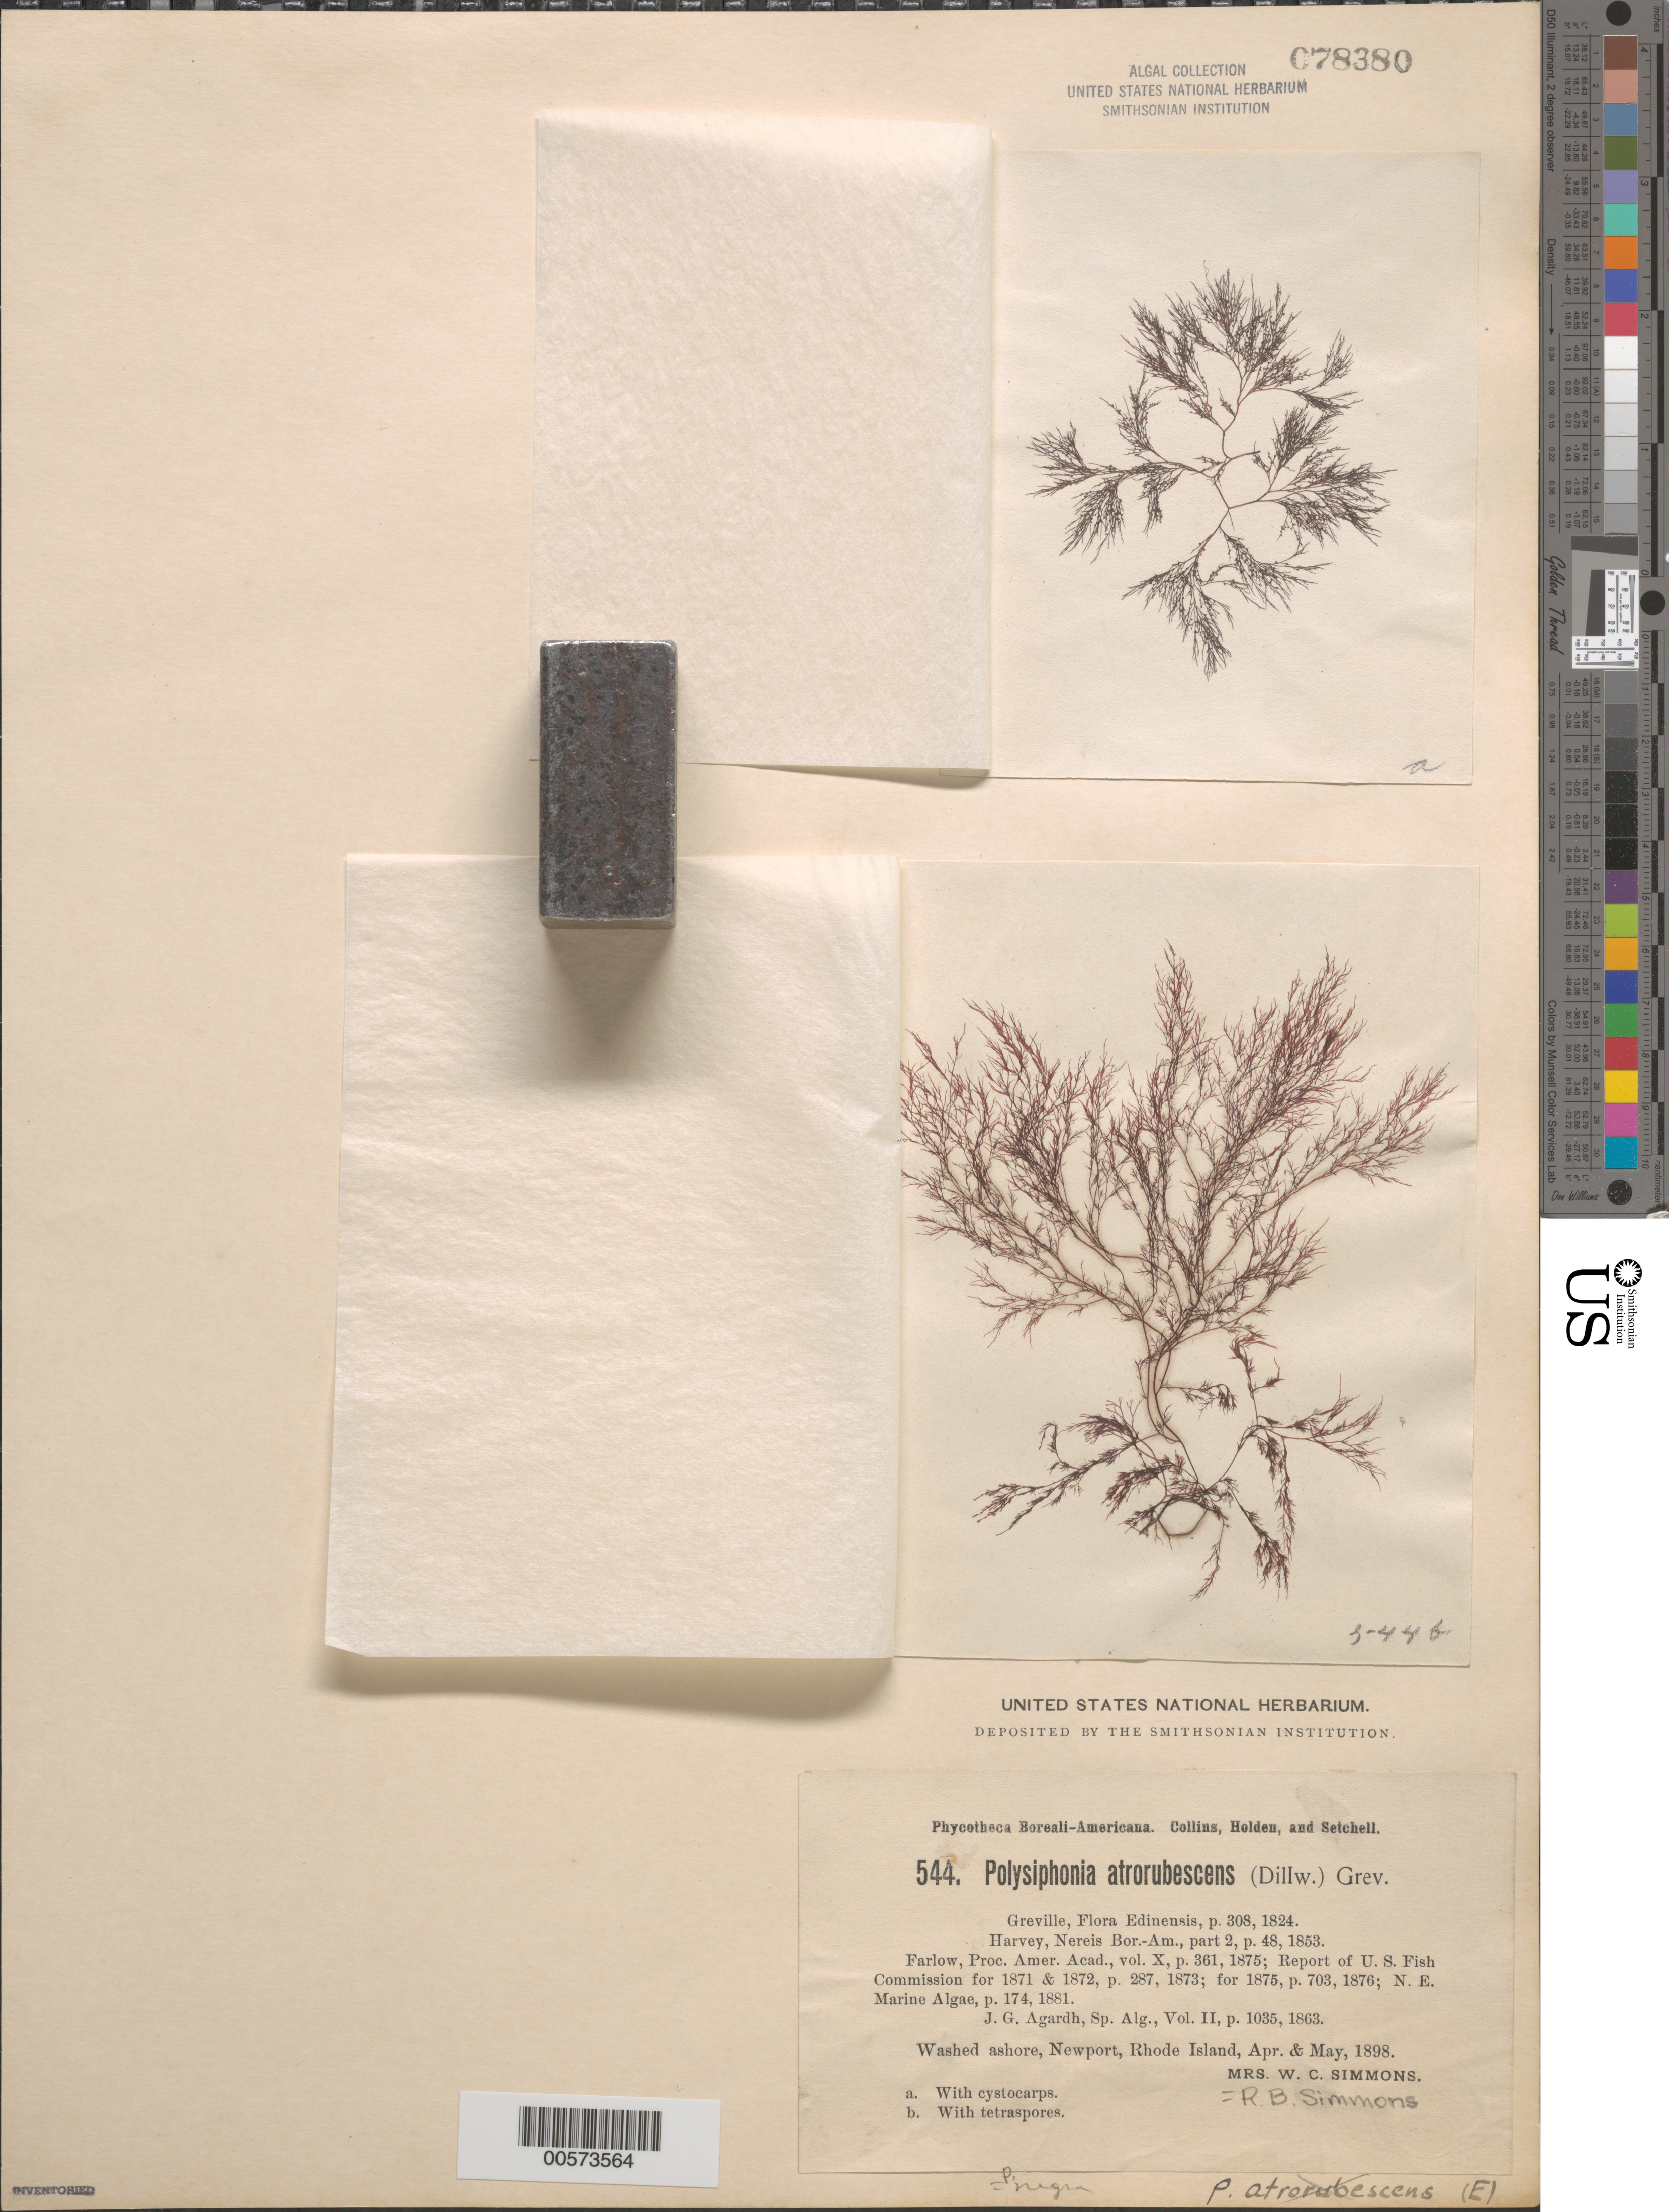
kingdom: Plantae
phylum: Rhodophyta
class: Florideophyceae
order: Ceramiales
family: Rhodomelaceae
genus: Vertebrata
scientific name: Vertebrata nigra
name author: (Hudson) Diaz-Tapia & Maggs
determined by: Algae name updating Project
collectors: R. B. Simmons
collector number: PB-A 544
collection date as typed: Apr 1898 AND -- May 1898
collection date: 1898-04,1898-05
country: United States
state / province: Rhode Island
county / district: Newport County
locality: Newport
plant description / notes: Collins, Holden & Setchell, Phycotheca Boreali-Americana, as Polysiphonia atrorubescens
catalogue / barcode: US 78380